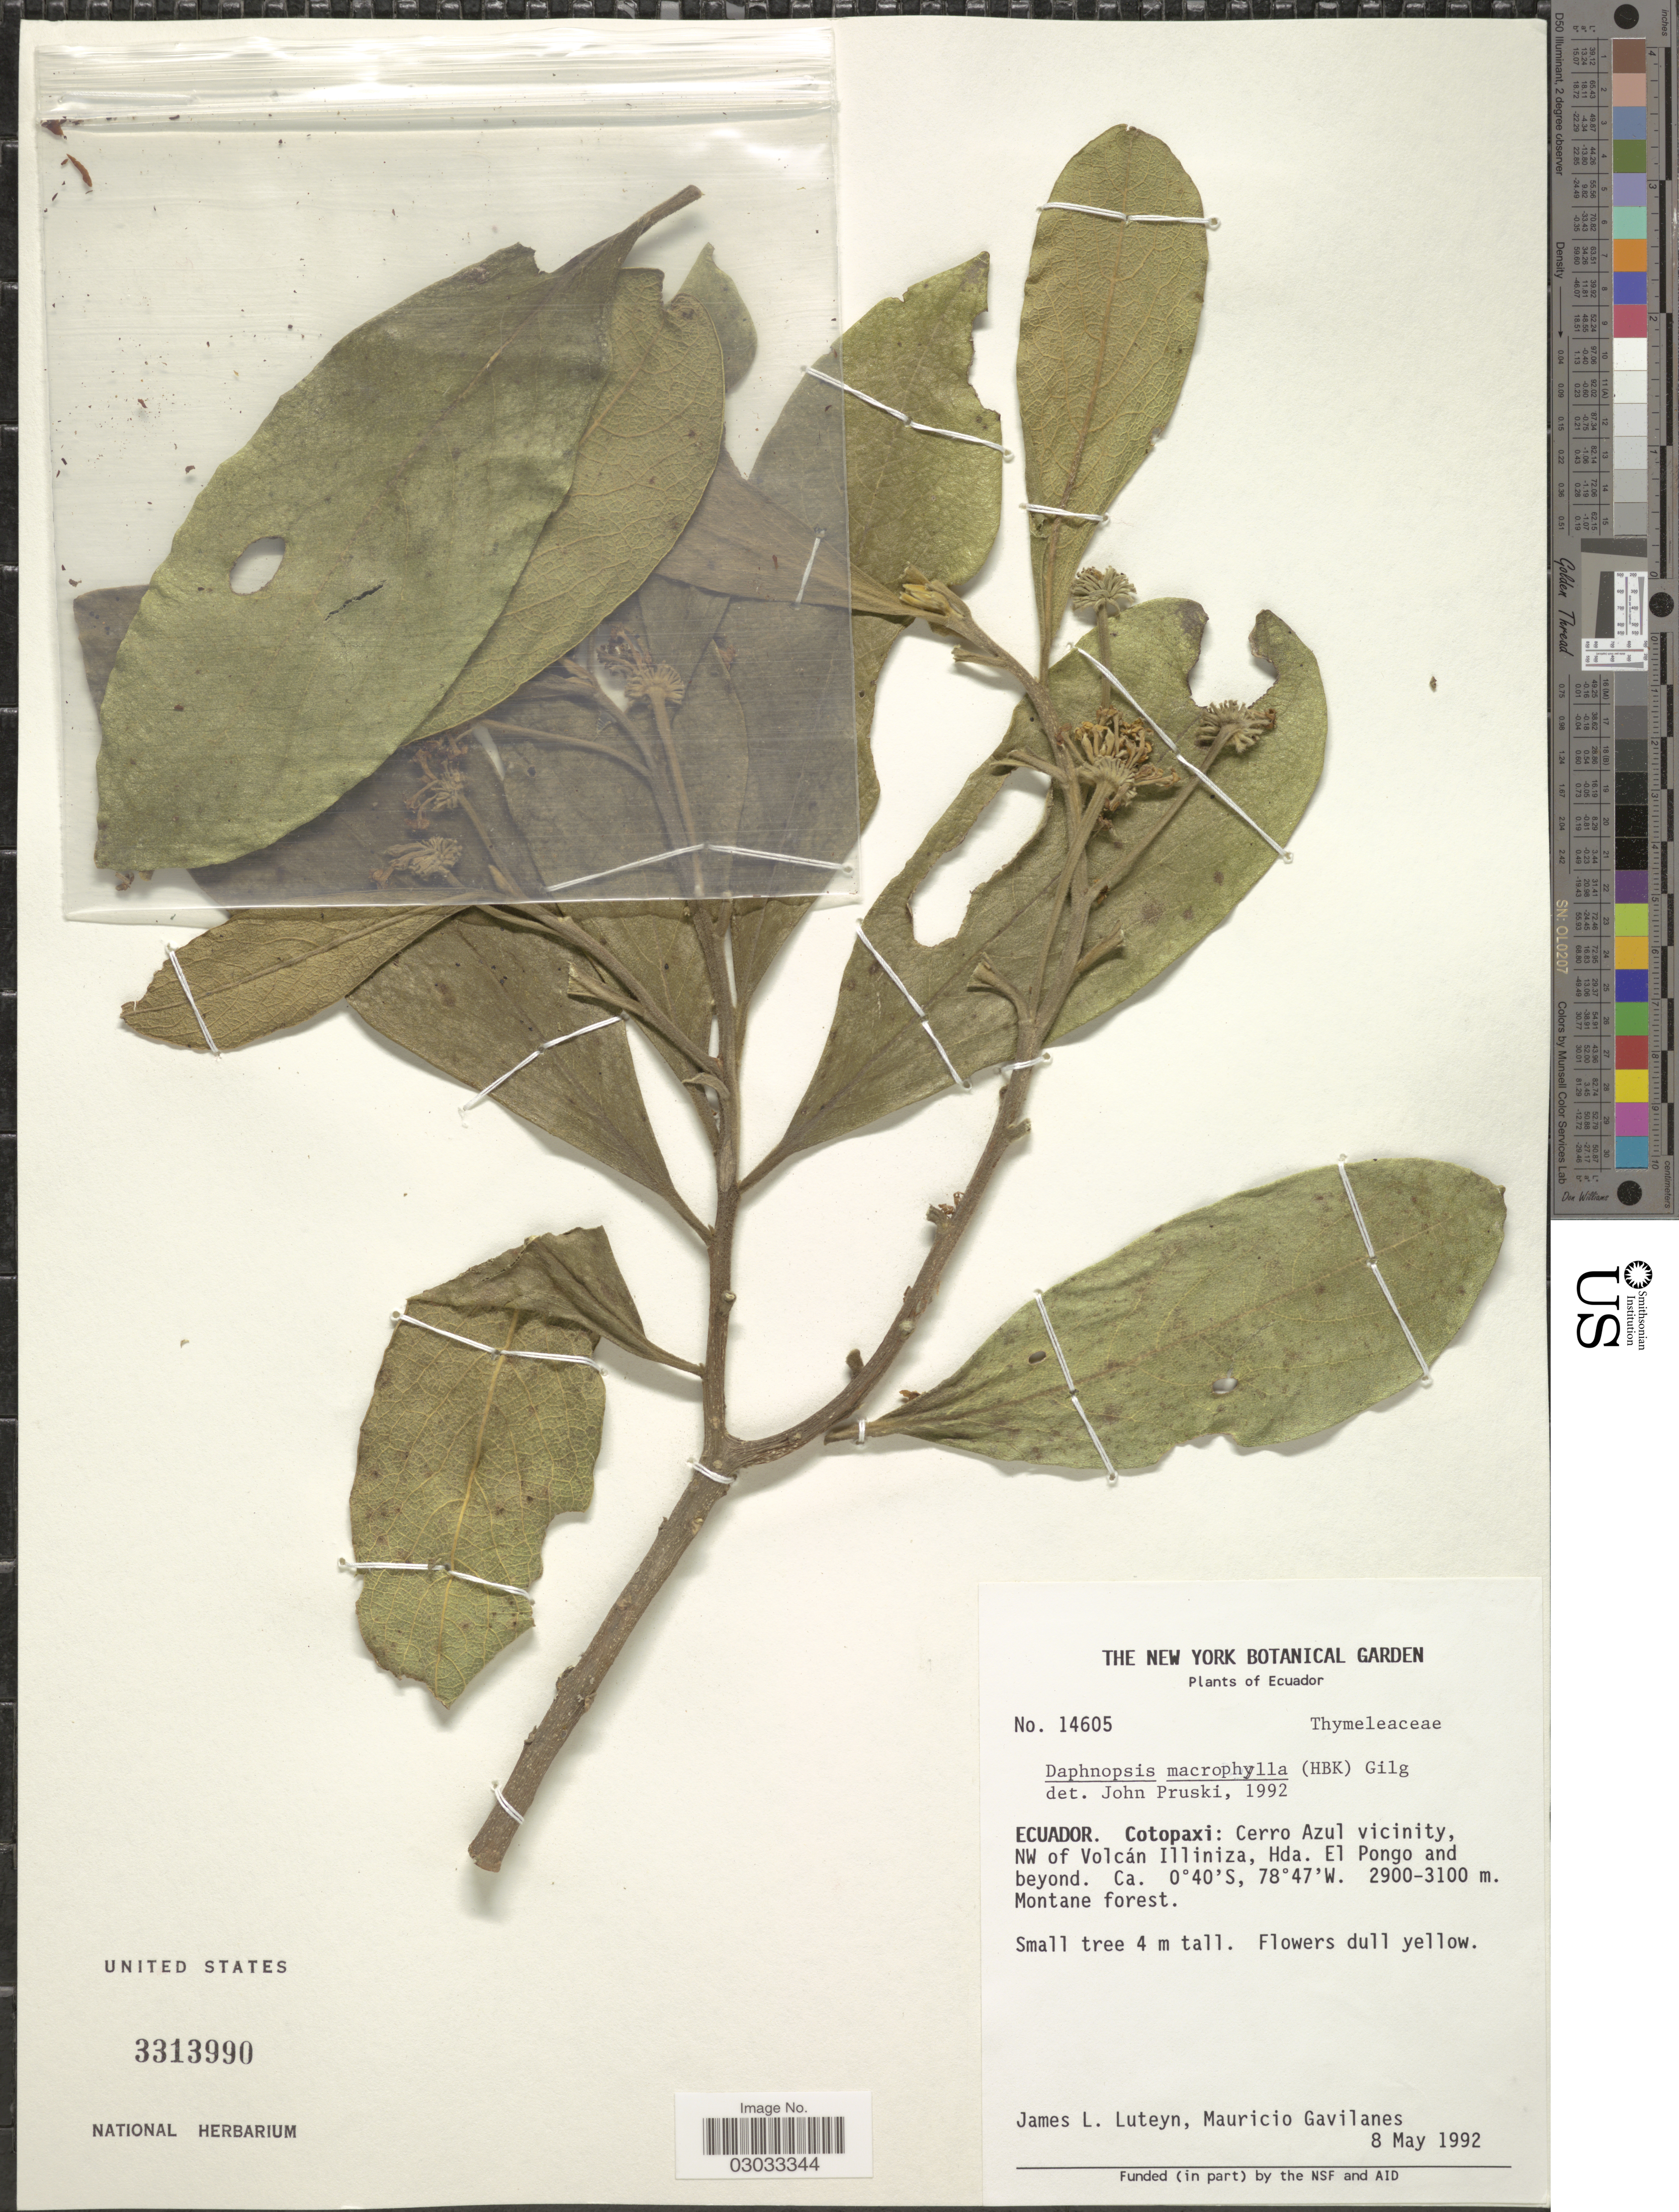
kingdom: Plantae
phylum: Tracheophyta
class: Magnoliopsida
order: Malvales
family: Thymelaeaceae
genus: Daphnopsis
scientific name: Daphnopsis macrophylla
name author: (Kunth) Gilg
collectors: J. Luteyn & M. Gavilanes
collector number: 14605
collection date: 1992-05-08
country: Ecuador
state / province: Cotopaxi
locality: Cerro Azul vicinity, NW of Volcán Illiniza, Hda. El Pongo and beyond.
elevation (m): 2900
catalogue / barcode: US 3313990